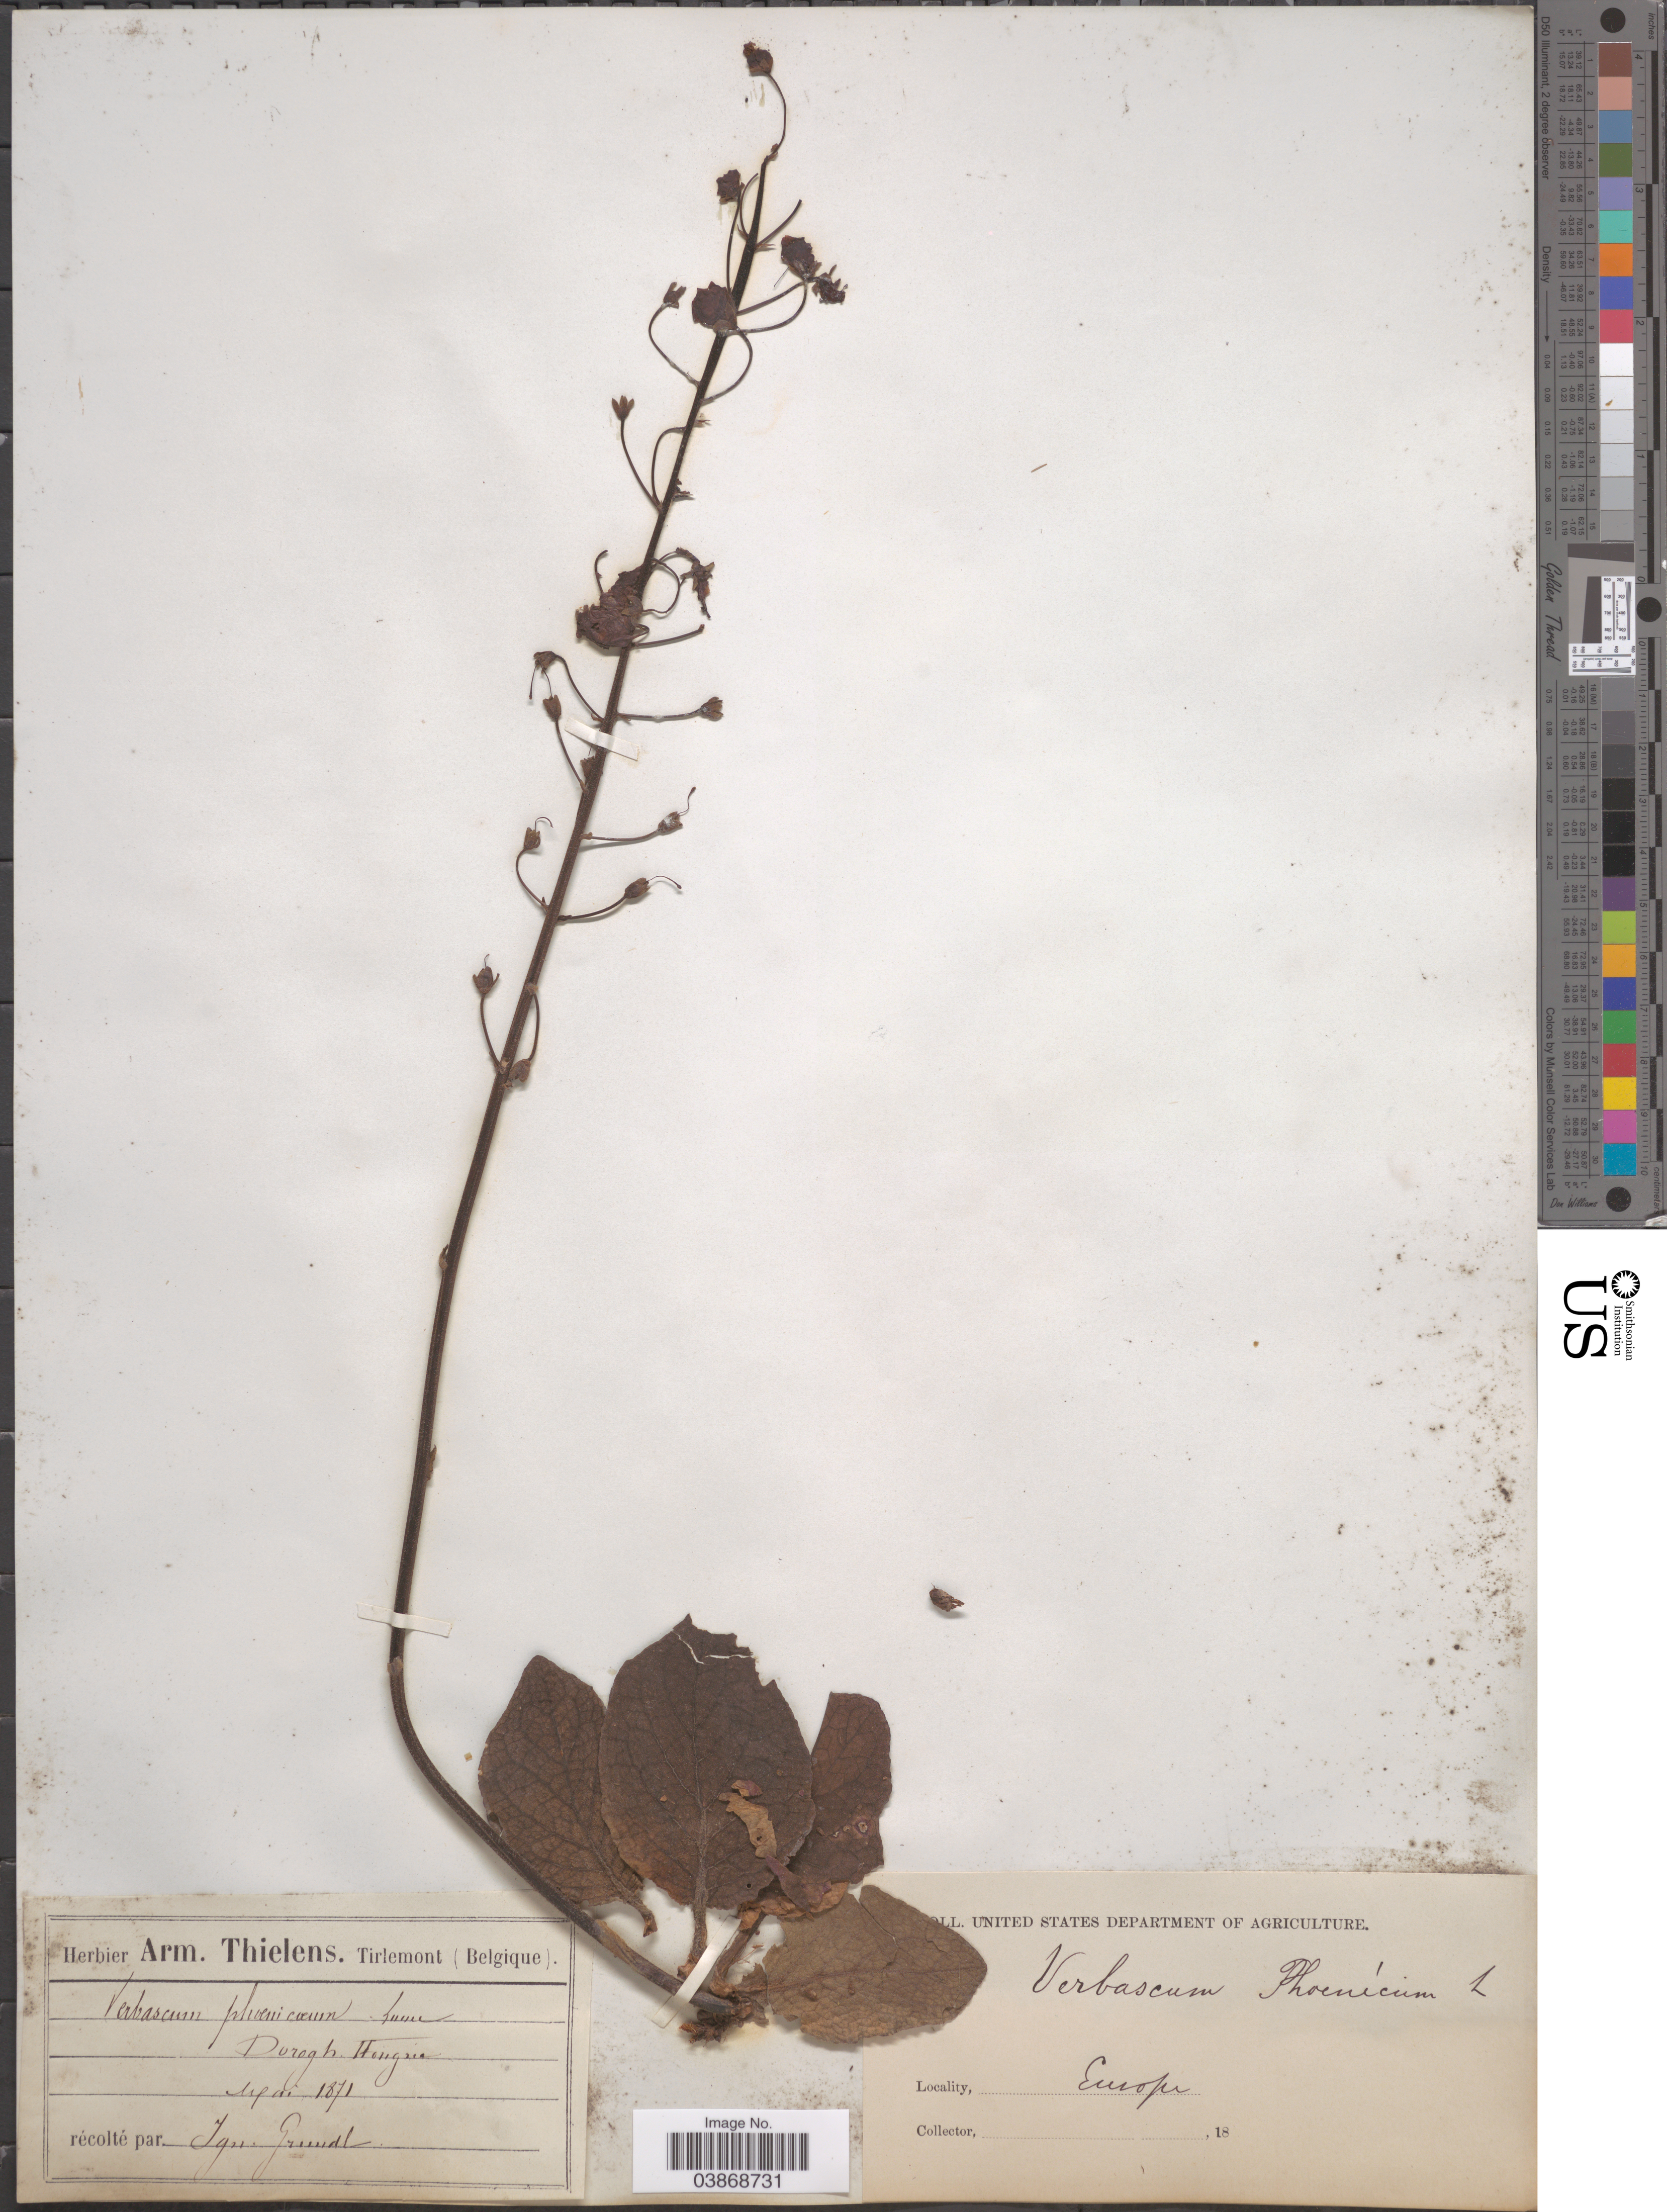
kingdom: Plantae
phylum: Tracheophyta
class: Magnoliopsida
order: Lamiales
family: Scrophulariaceae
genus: Verbascum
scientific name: Verbascum phoeniceum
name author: L.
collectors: I. Grundl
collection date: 1871-03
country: Hungary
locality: Durogh. Europe.